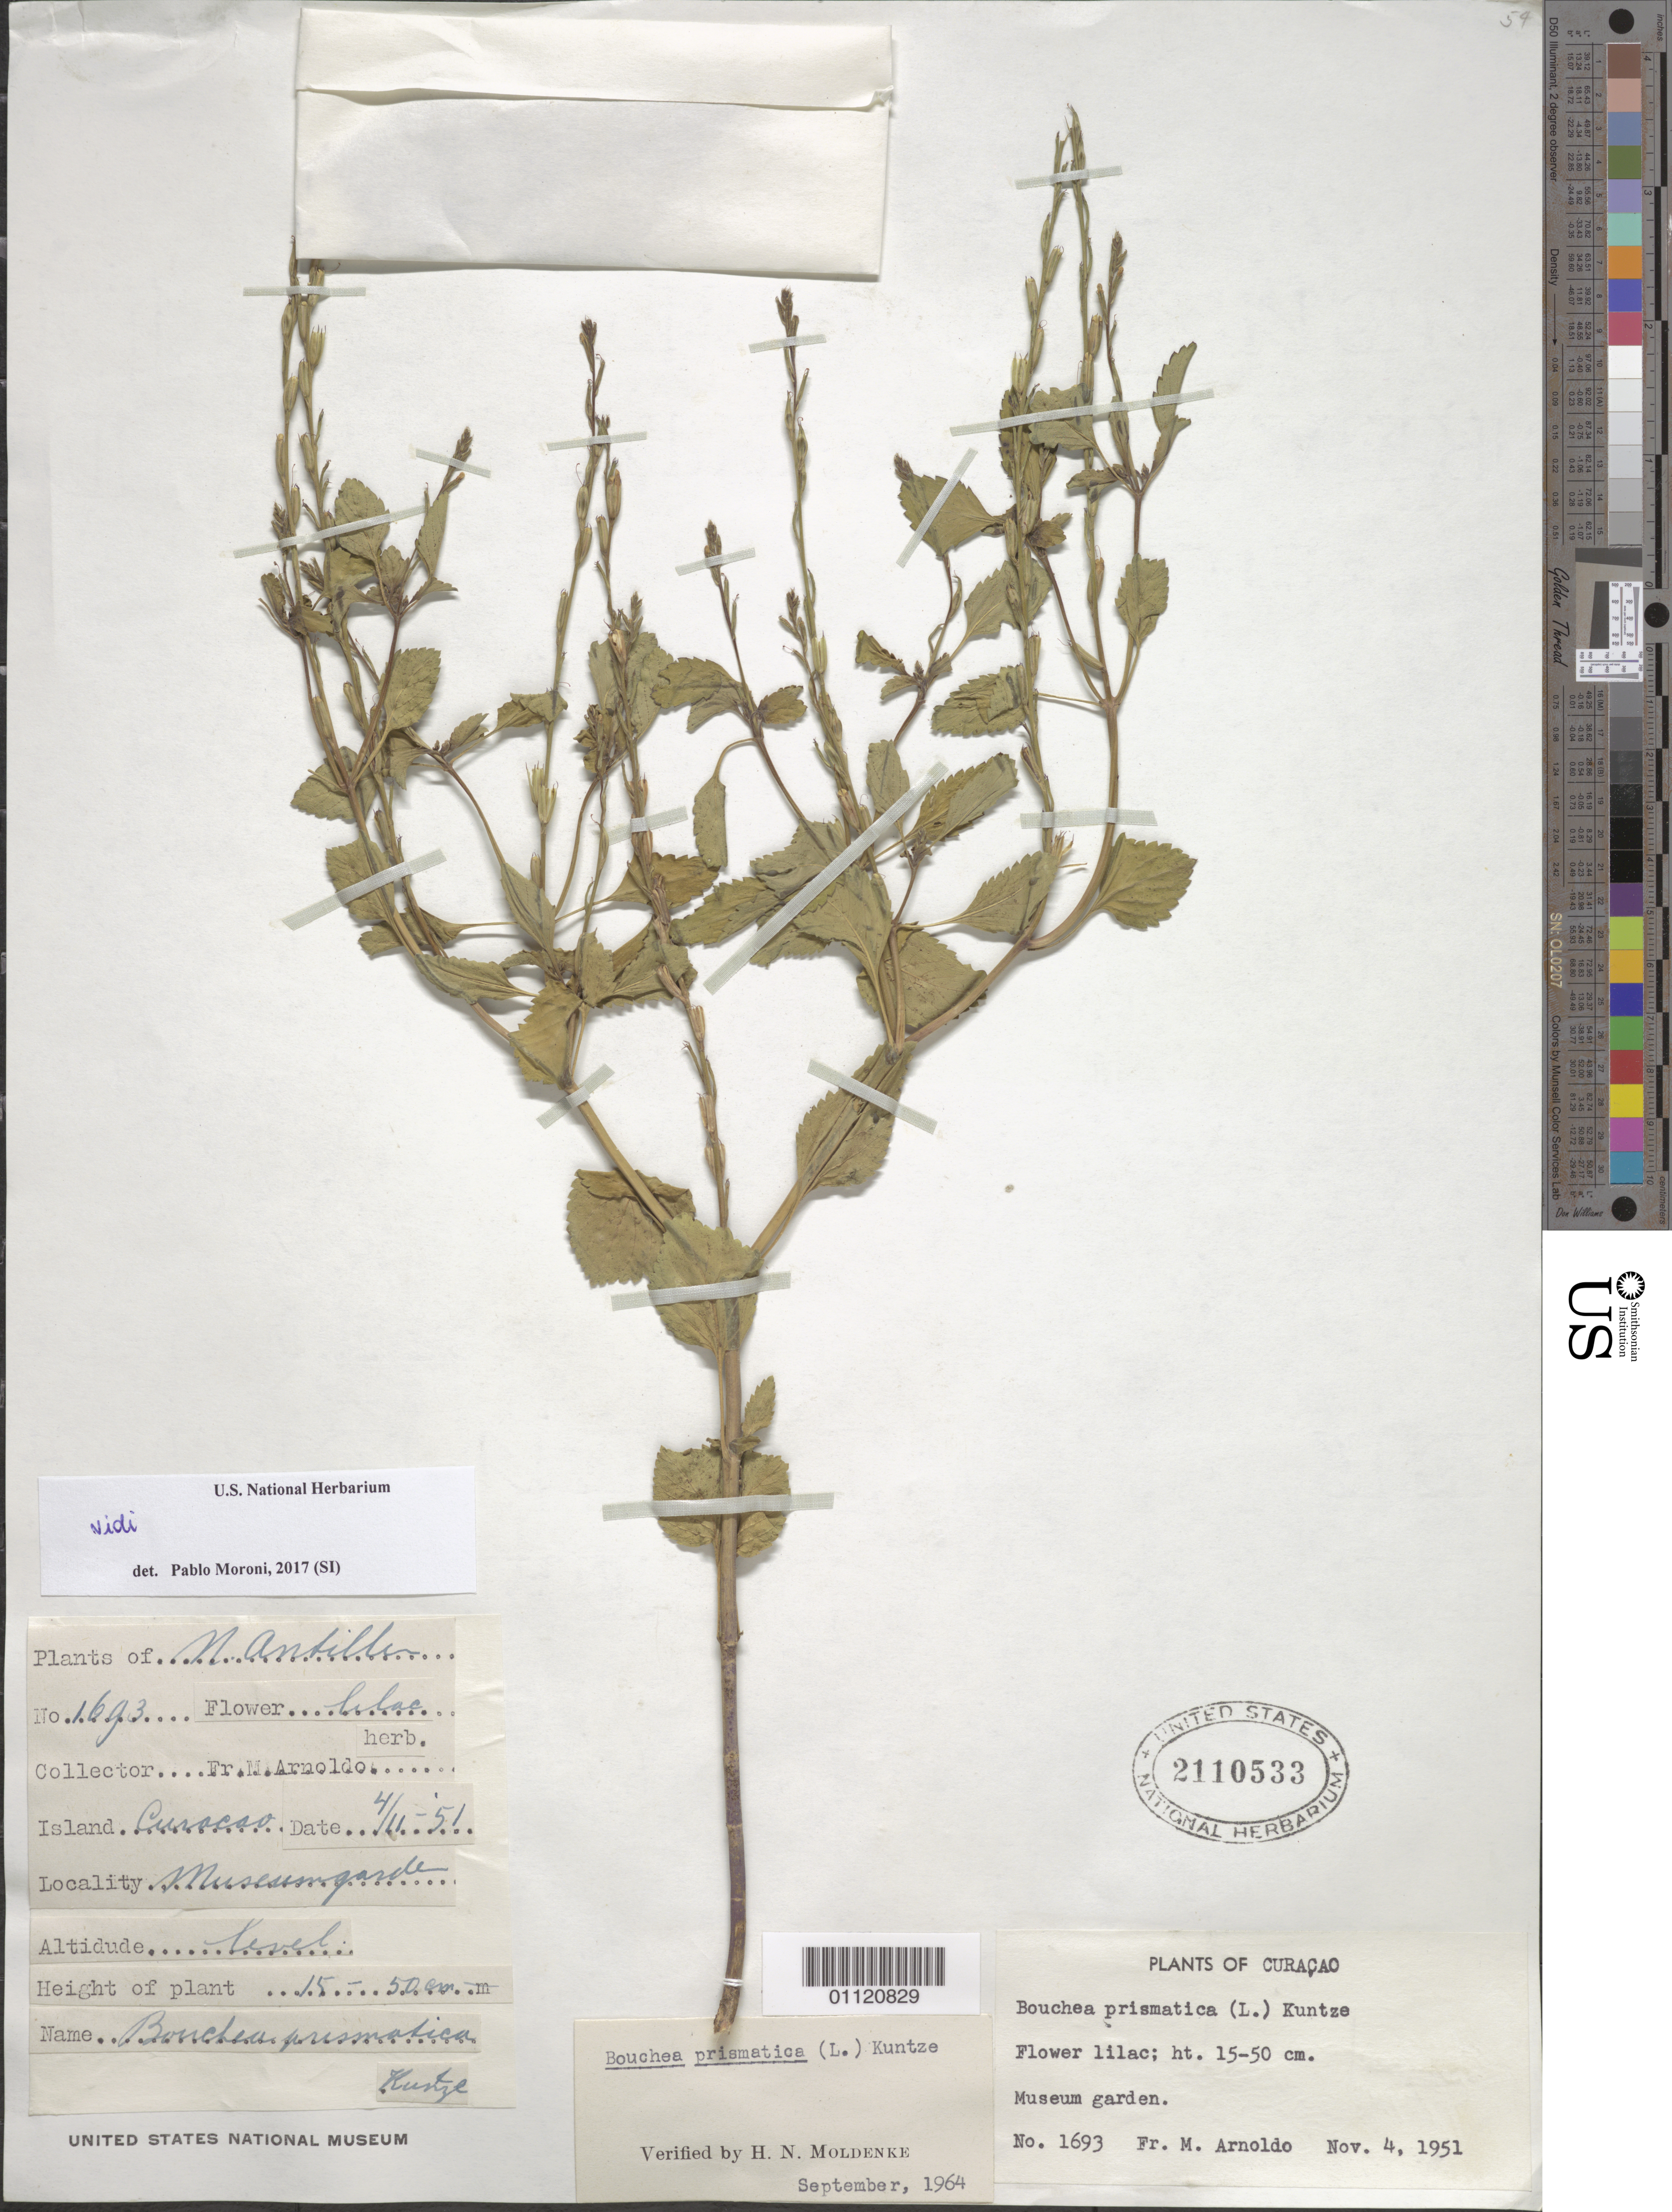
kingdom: Plantae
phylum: Tracheophyta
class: Magnoliopsida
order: Lamiales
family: Verbenaceae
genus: Bouchea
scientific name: Bouchea prismatica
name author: (L.) Kuntze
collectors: N. Arnoldo-Broeders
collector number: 1693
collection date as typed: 04 Nov 1951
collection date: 1951-11-04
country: Curaçao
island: Curaçao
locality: Museum garden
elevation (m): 0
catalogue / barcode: US 2110533